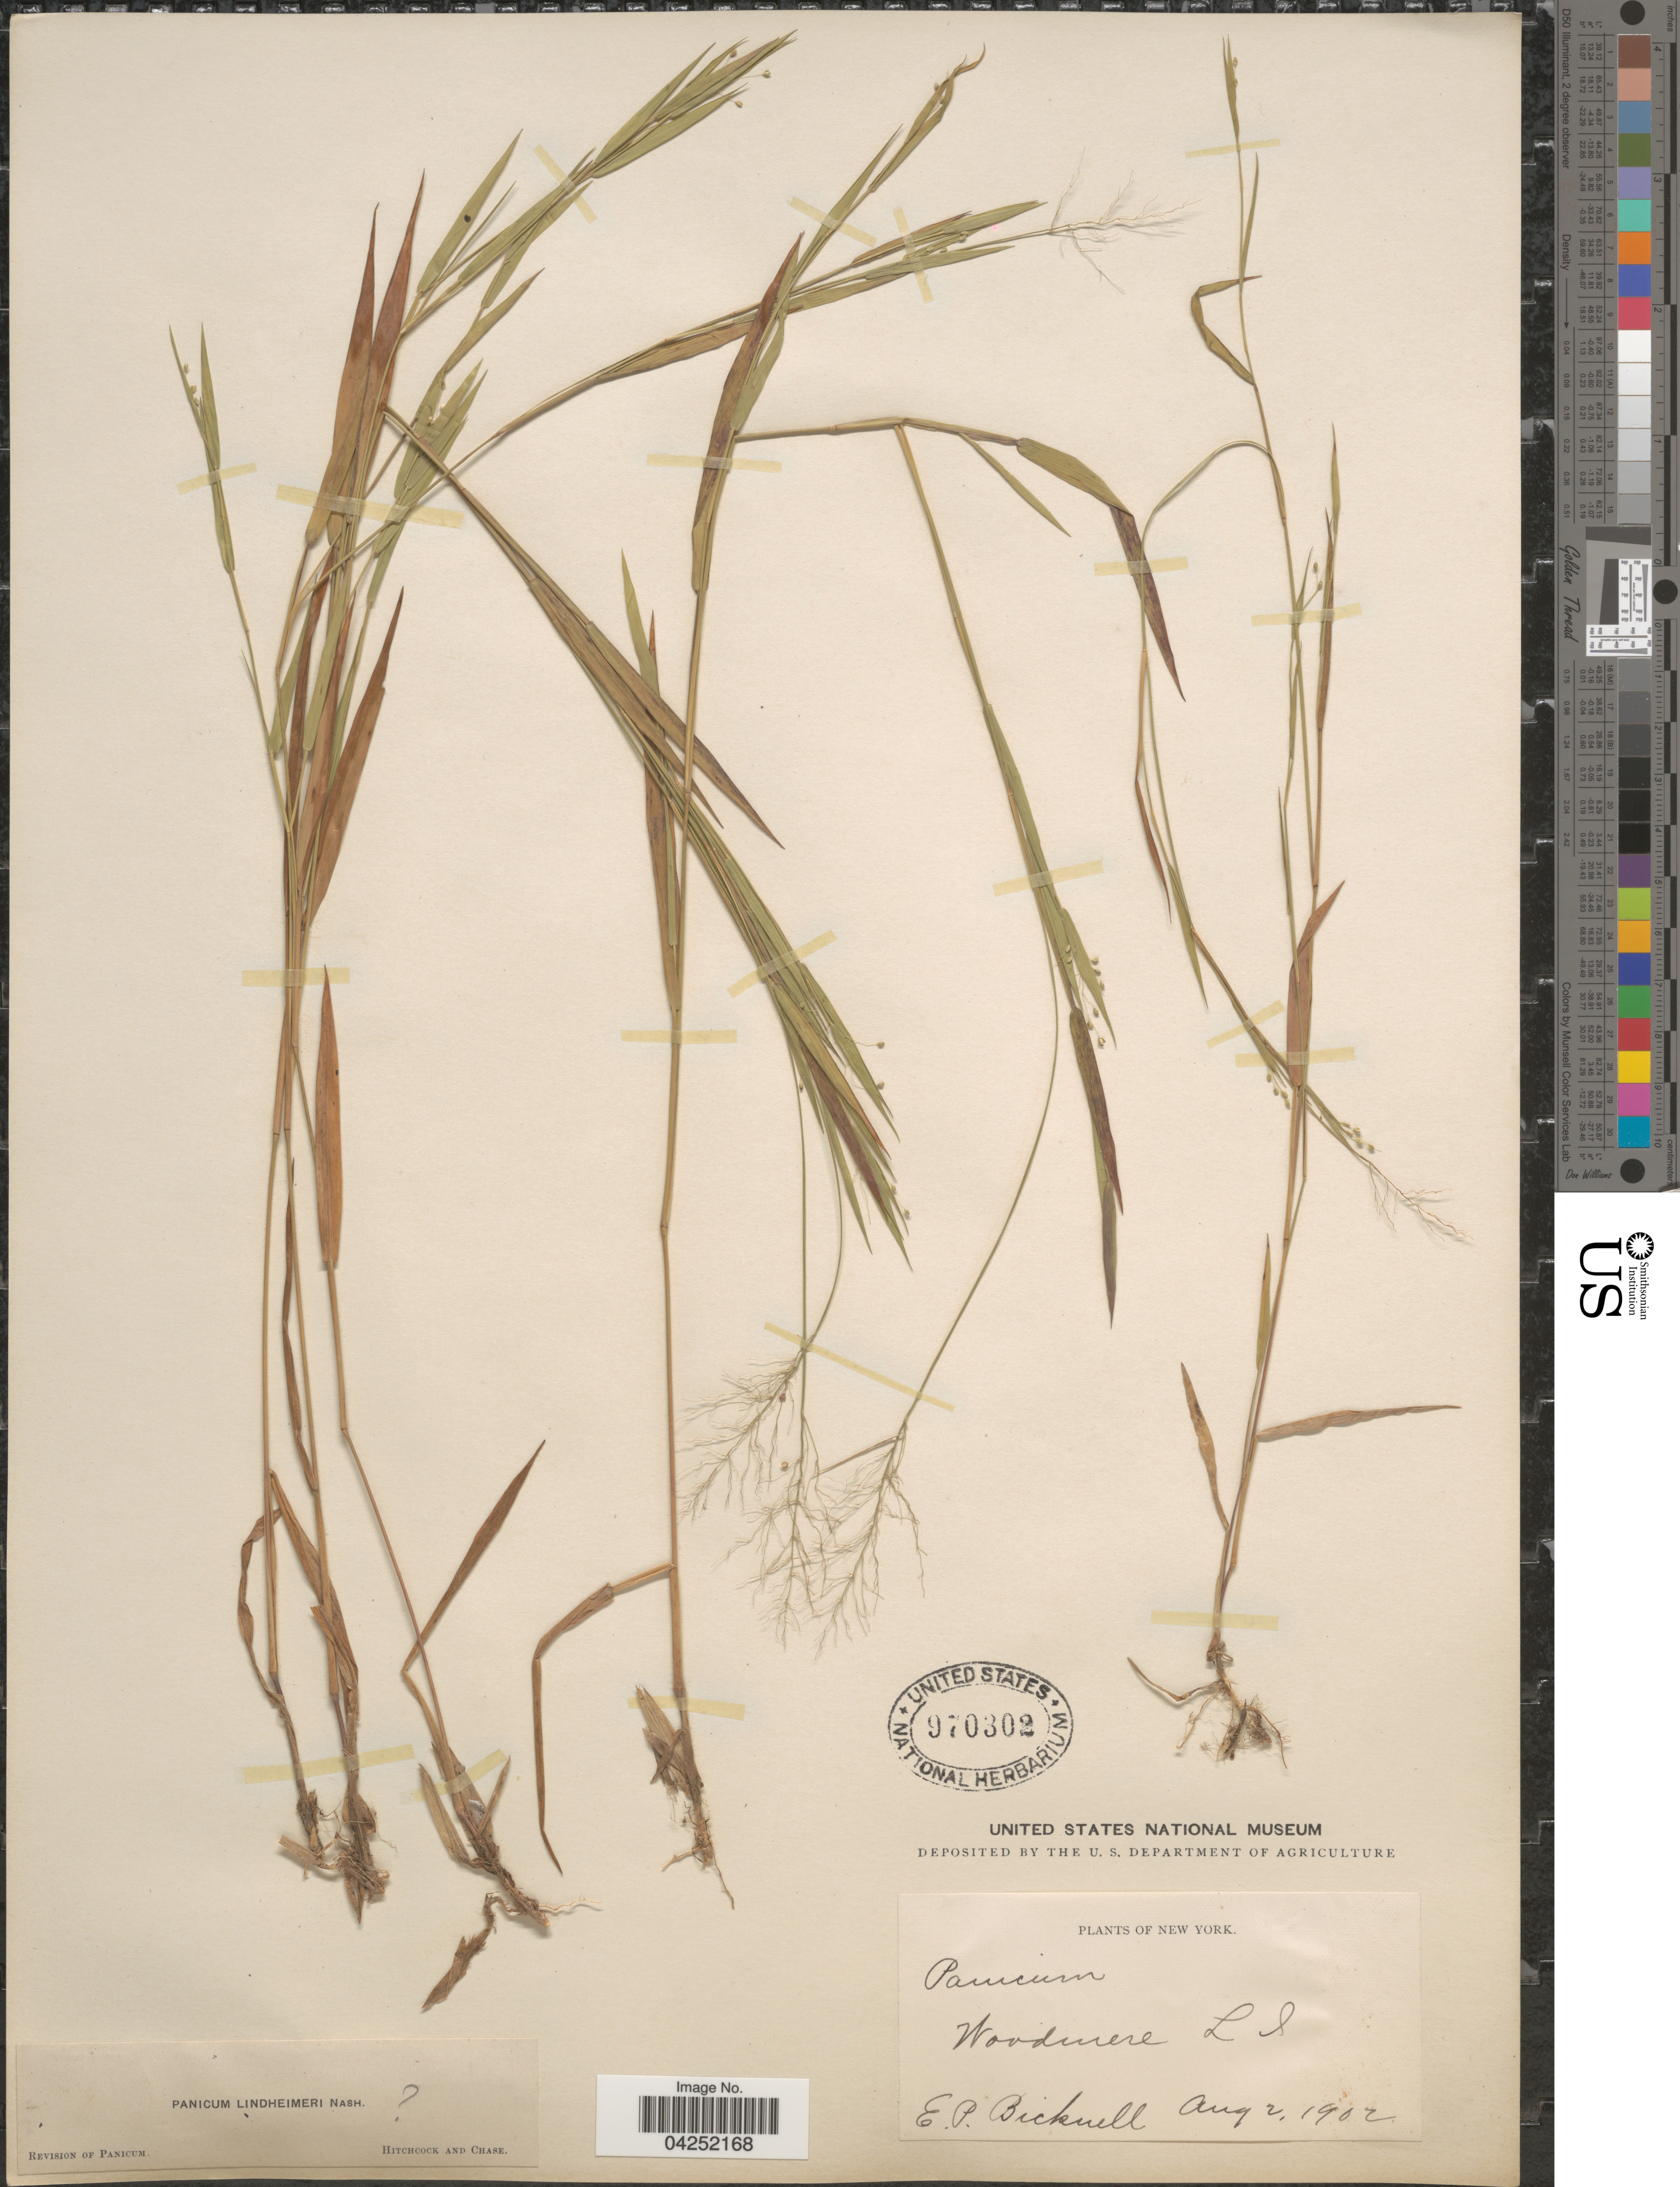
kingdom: Plantae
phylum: Tracheophyta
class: Liliopsida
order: Poales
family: Poaceae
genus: Dichanthelium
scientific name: Dichanthelium acuminatum var. lindheimeri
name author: (Nash) Gould & C.A. Clark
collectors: E. P. Bicknell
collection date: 1902-08-02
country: United States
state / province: New York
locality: Woodmere L.I.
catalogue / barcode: US 970302